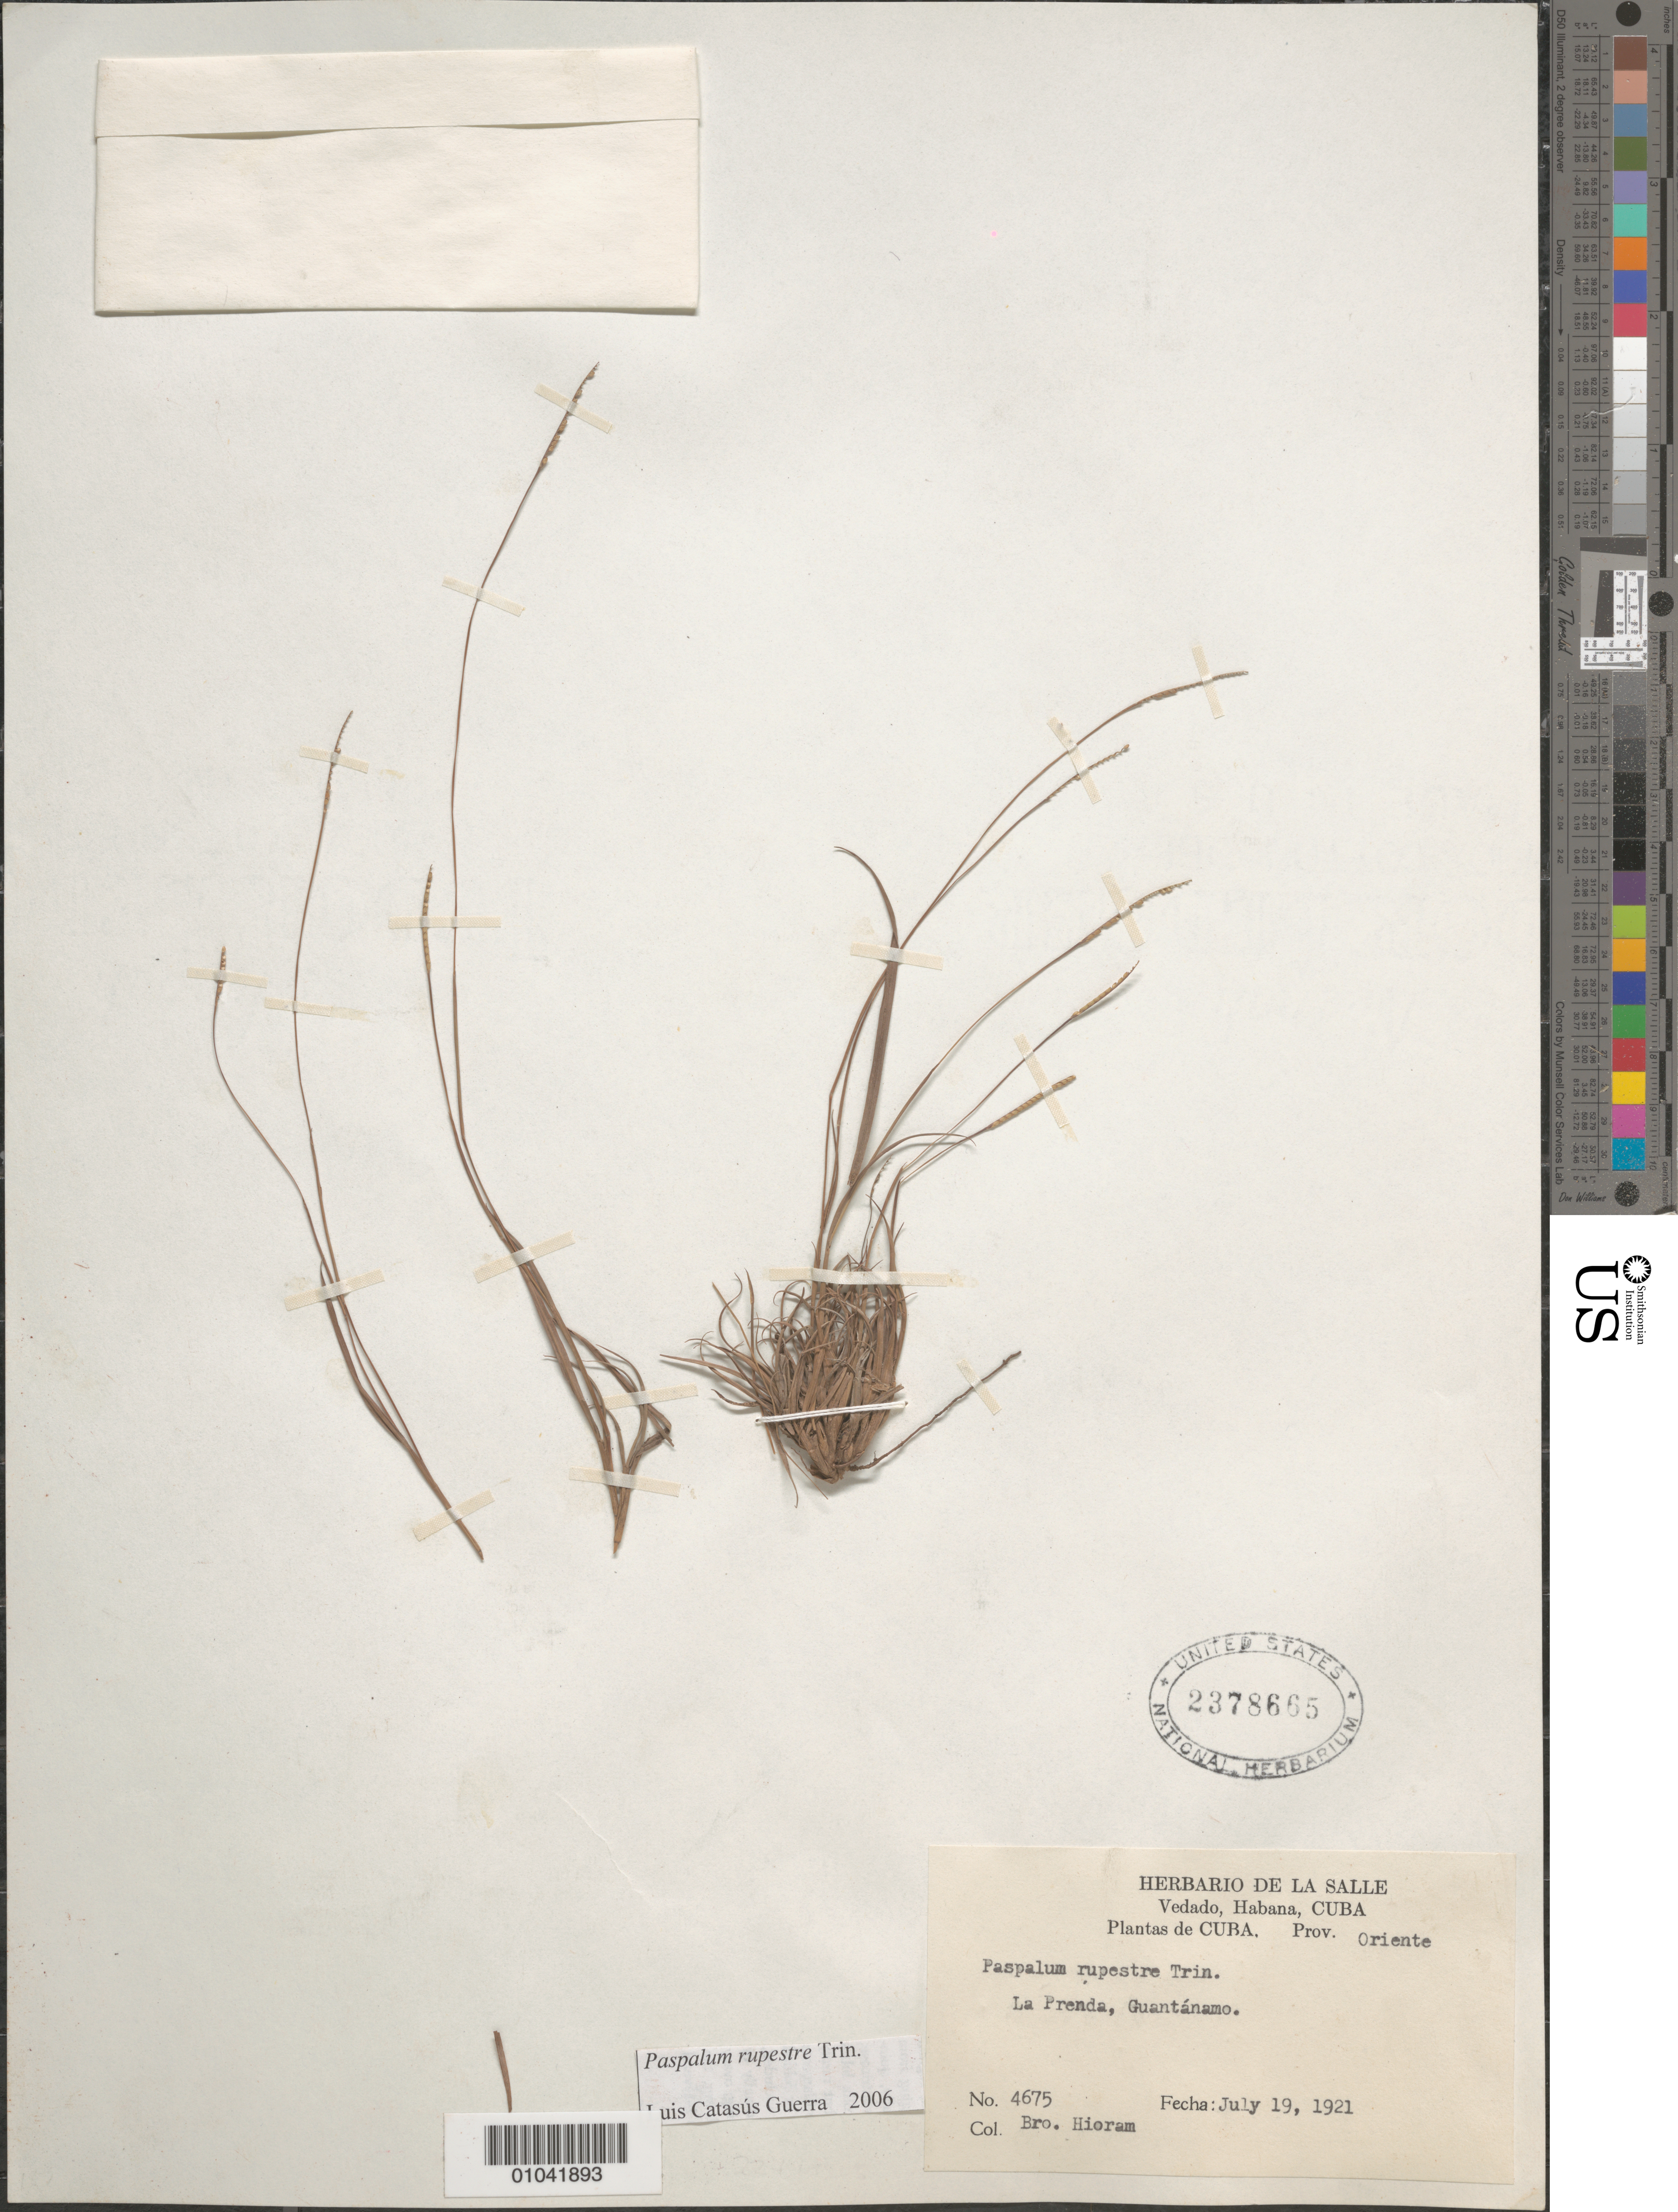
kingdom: Plantae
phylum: Tracheophyta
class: Liliopsida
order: Poales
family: Poaceae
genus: Paspalum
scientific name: Paspalum rupestre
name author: Trin.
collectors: Bro. Hioram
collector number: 4675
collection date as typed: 19 Jul 1921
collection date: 1921-07-19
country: Cuba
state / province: Guantánamo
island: Cuba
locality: La Prenda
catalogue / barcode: US 2378665